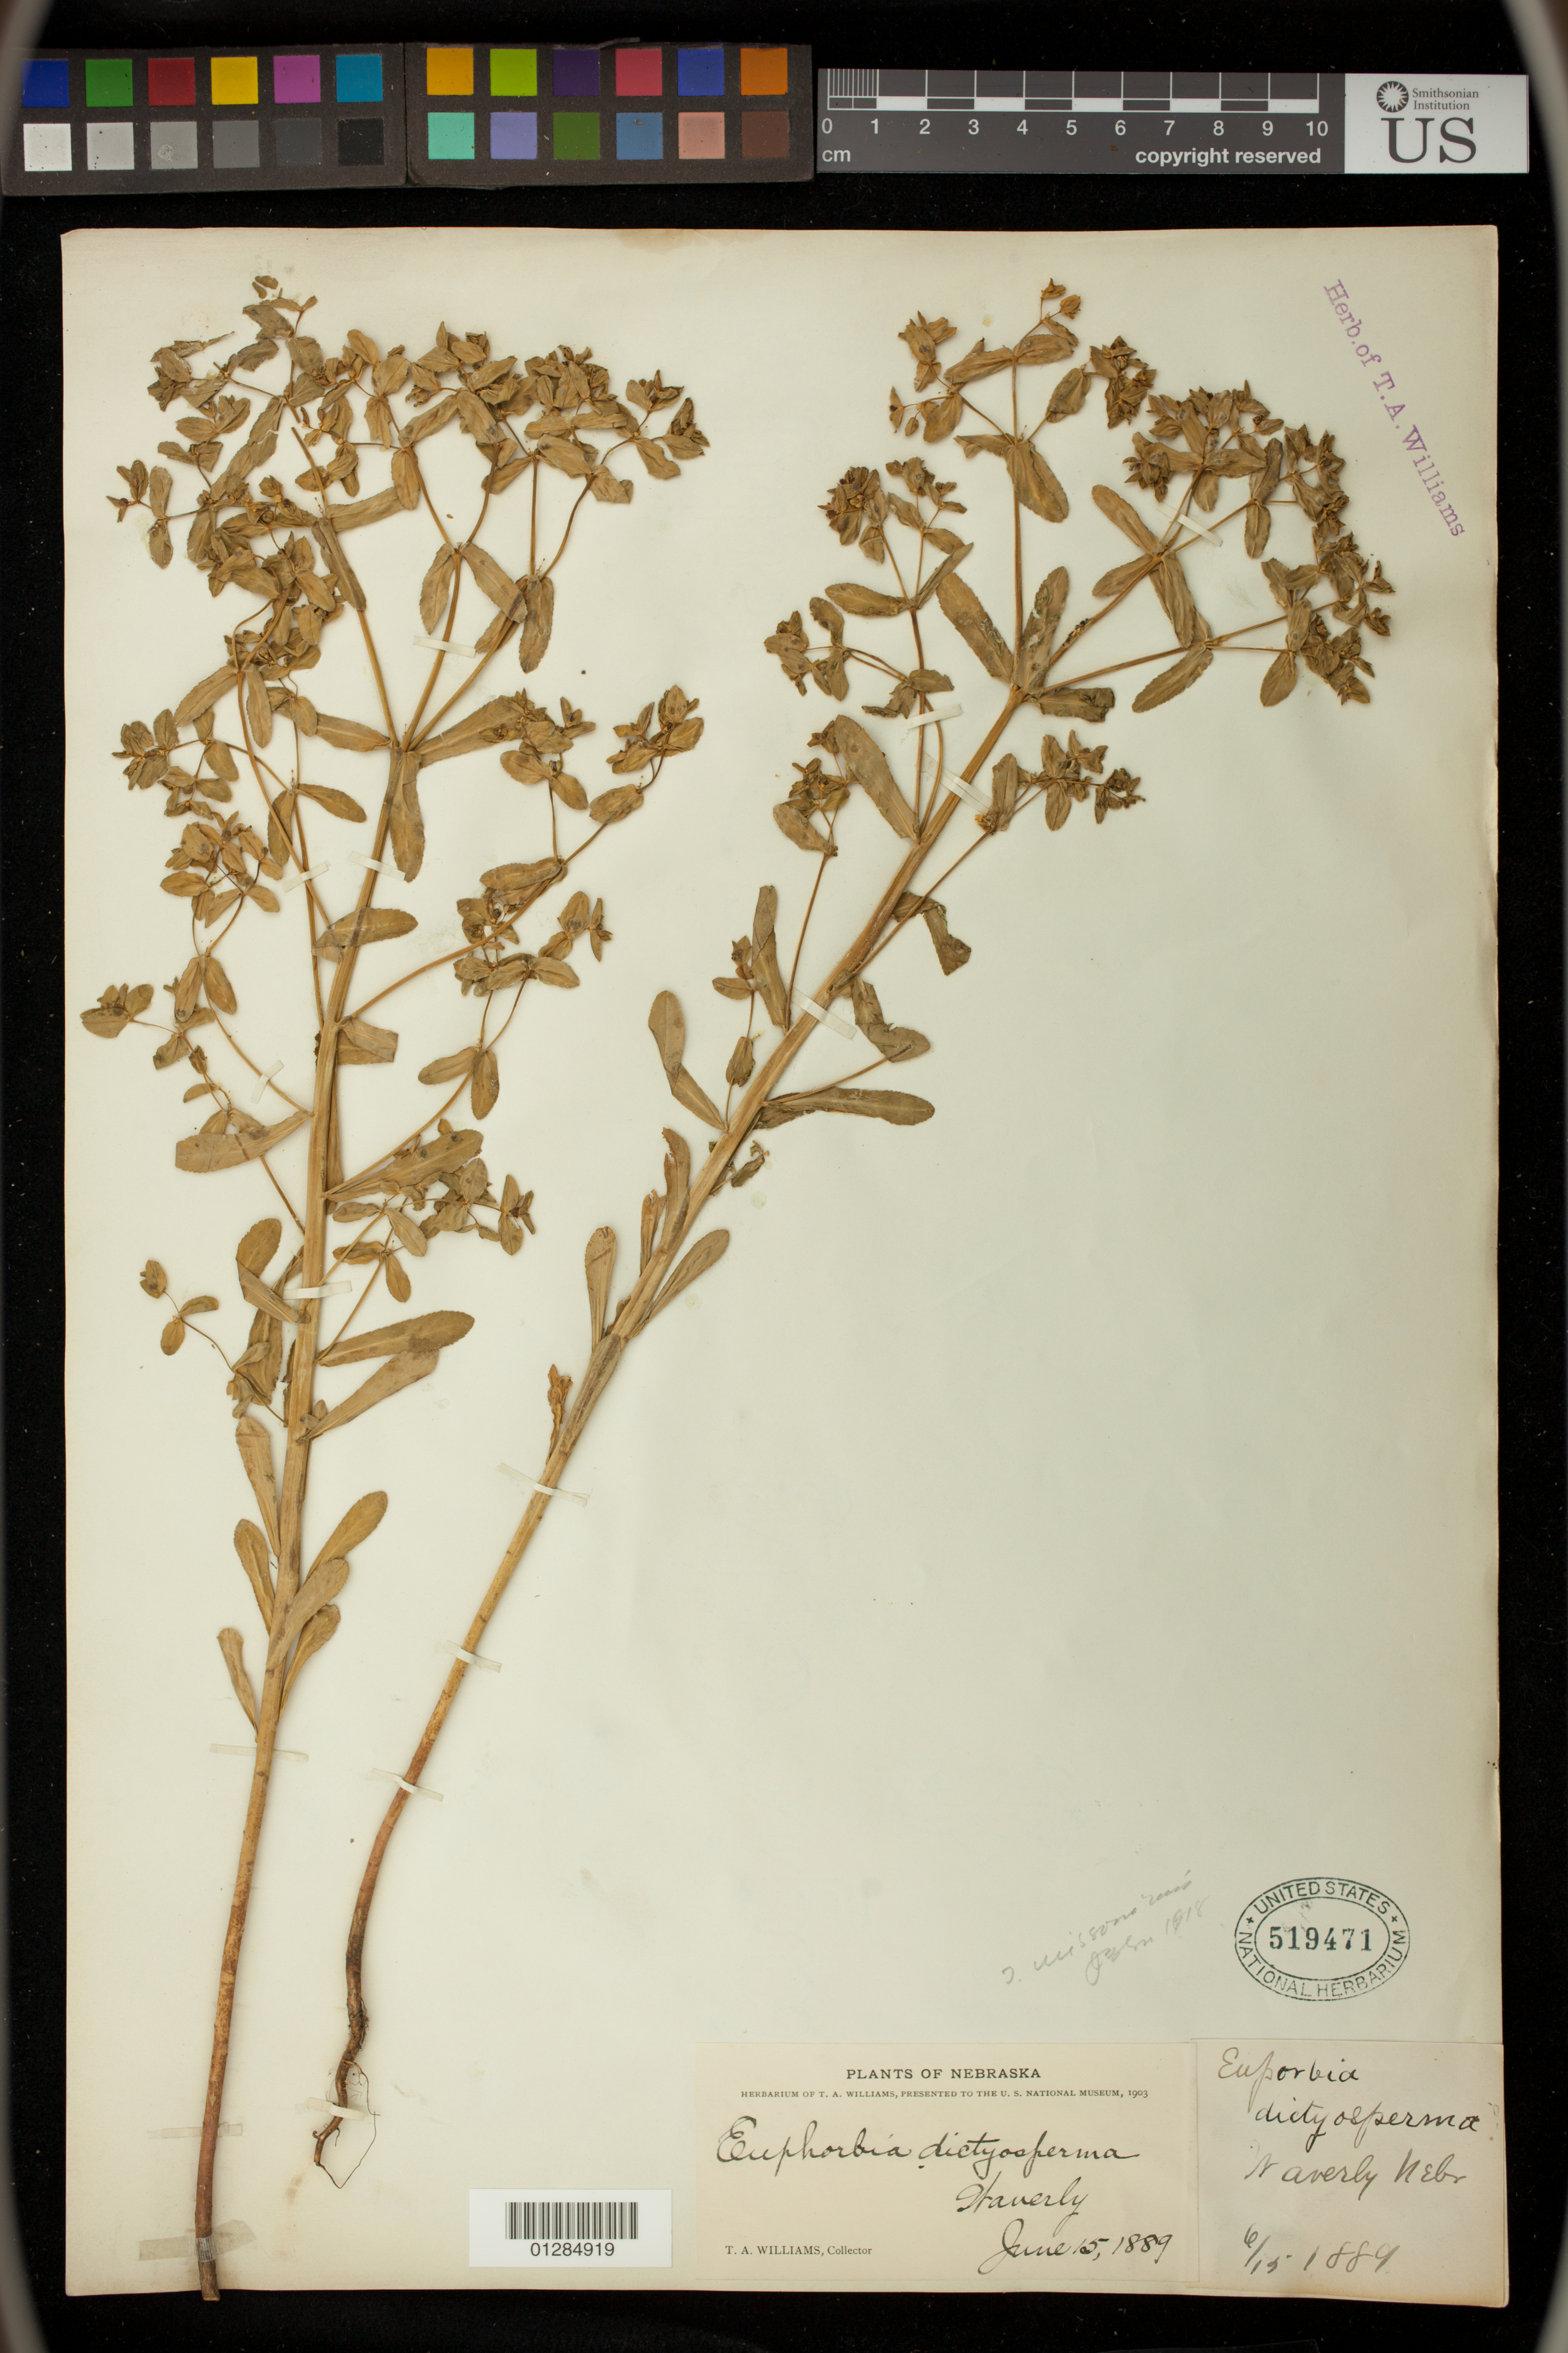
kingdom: Plantae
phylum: Tracheophyta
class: Magnoliopsida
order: Malpighiales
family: Euphorbiaceae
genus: Euphorbia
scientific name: Euphorbia spathulata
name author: Lam.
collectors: T. A. Williams (herbarium)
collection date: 1889-06-15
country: United States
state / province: Nebraska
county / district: Lancaster County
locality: Waverly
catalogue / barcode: US 519471